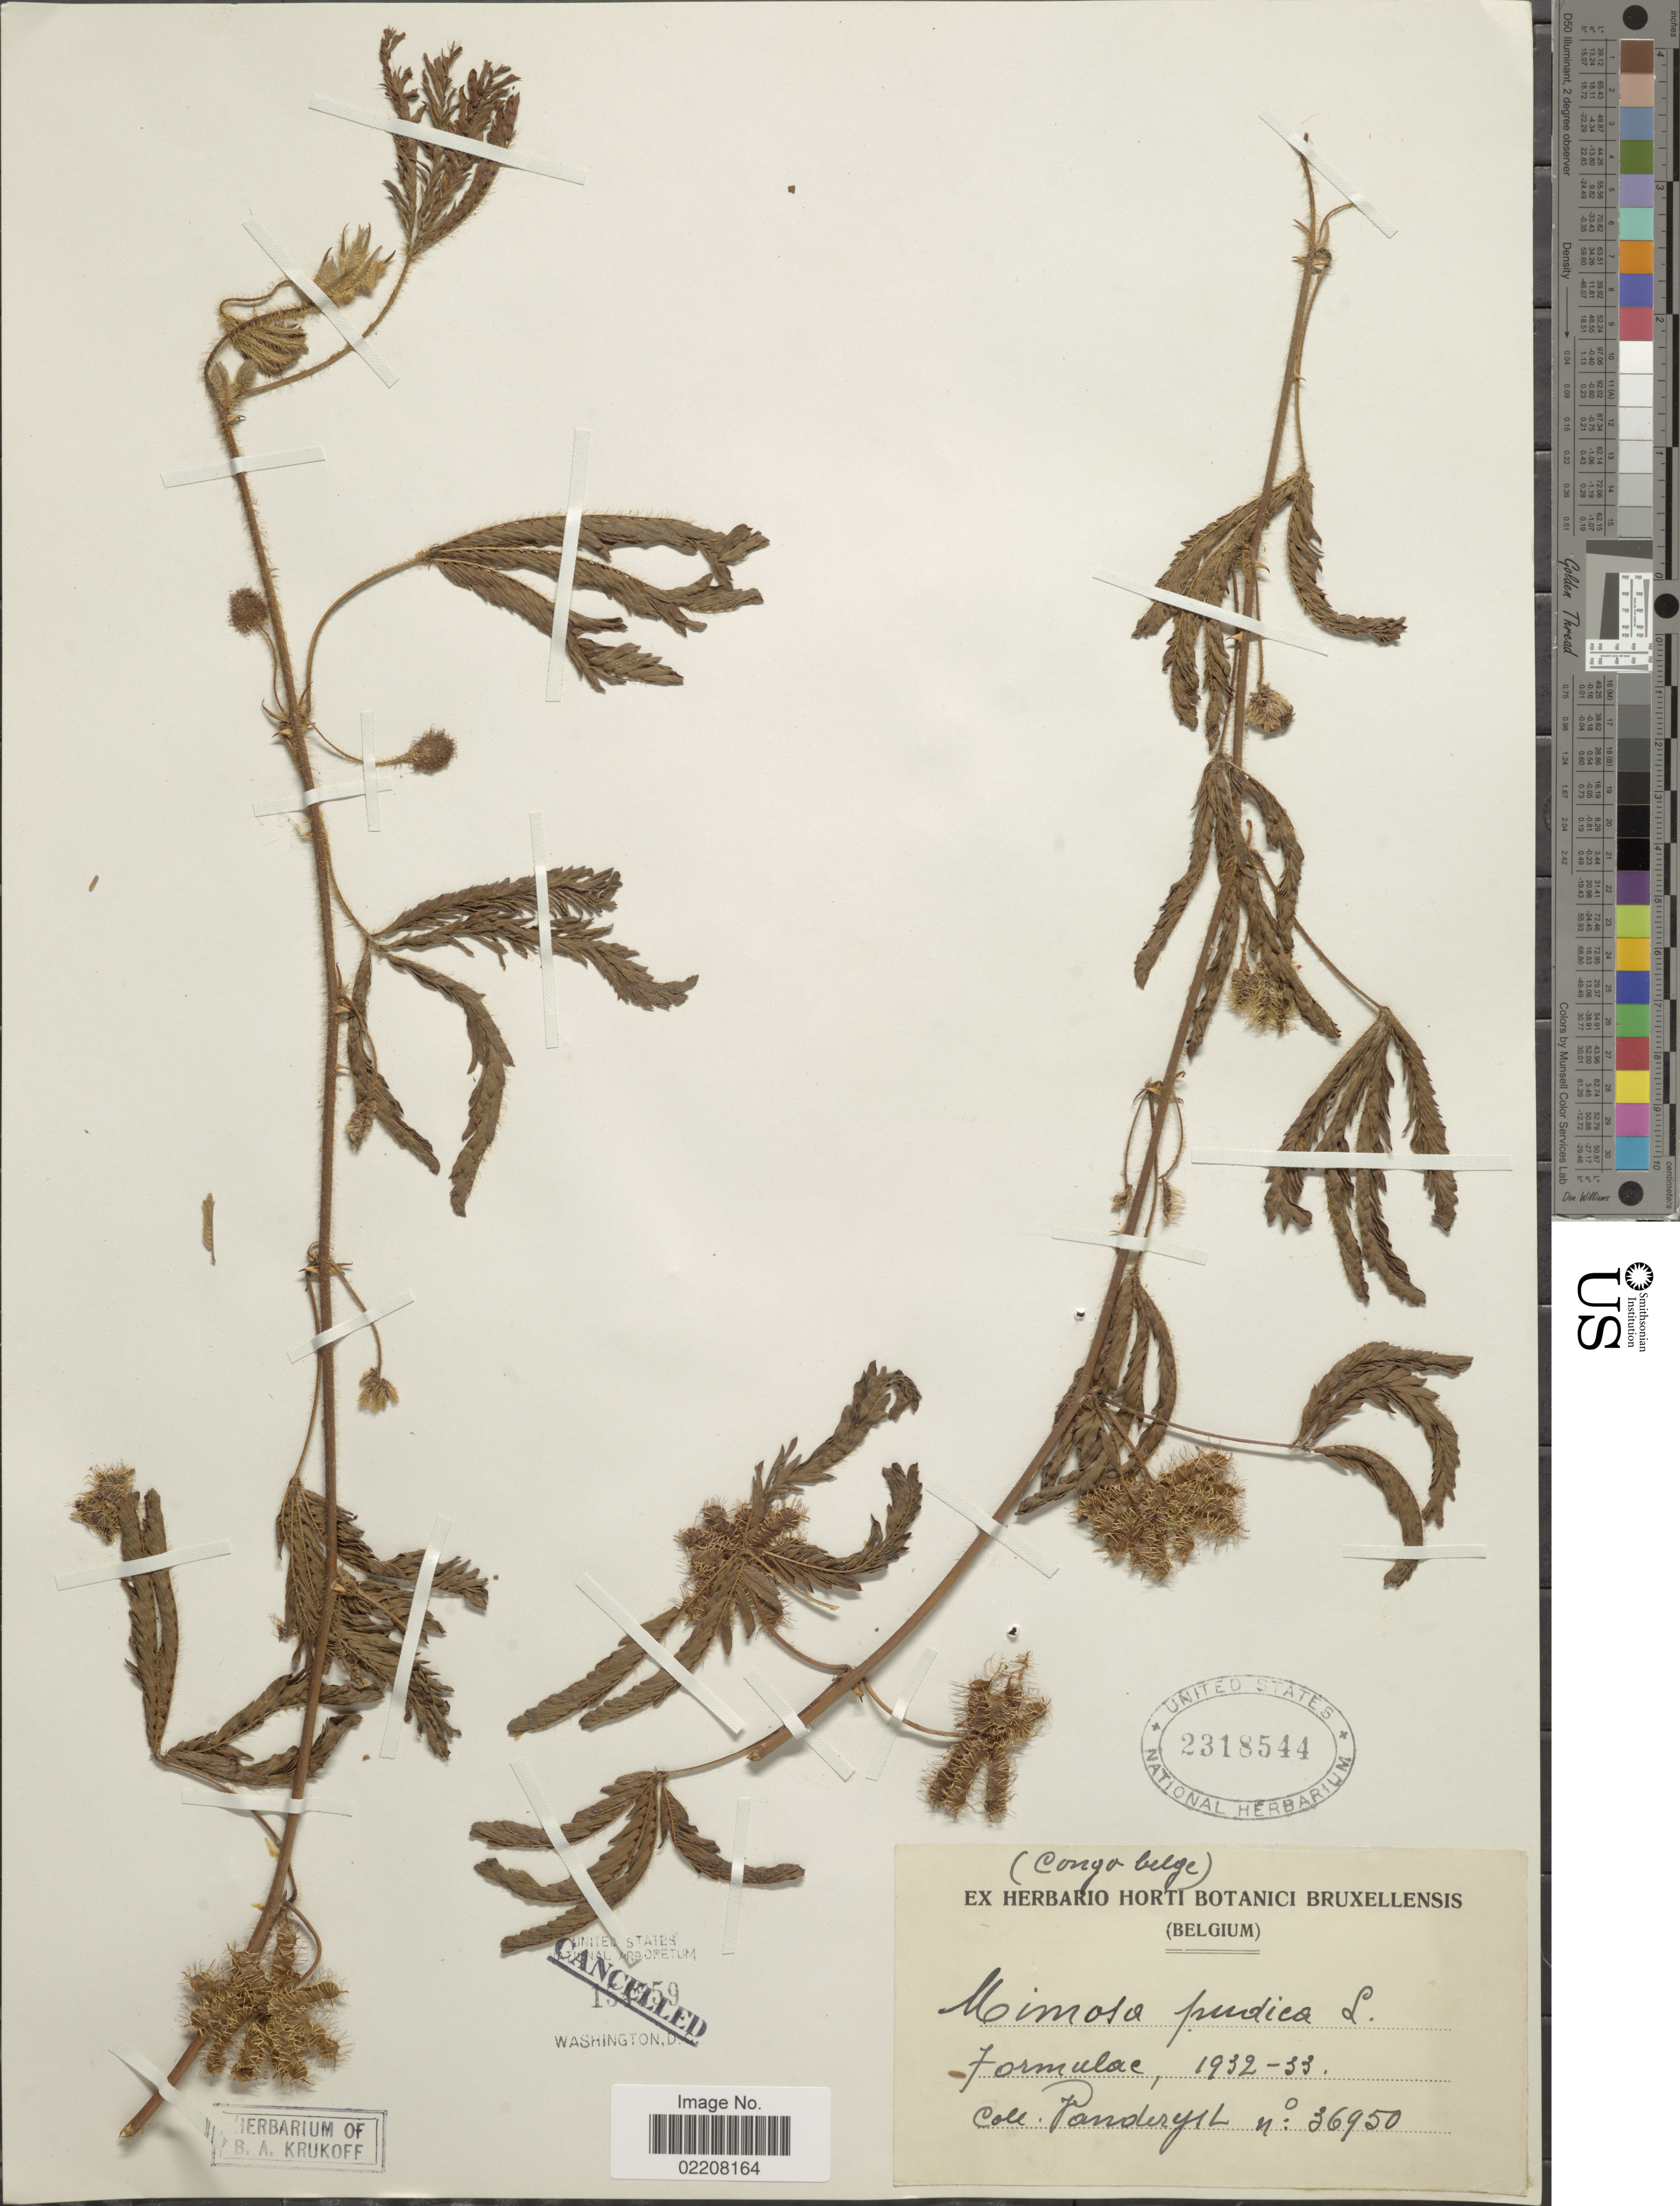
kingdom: Plantae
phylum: Tracheophyta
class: Magnoliopsida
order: Fabales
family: Fabaceae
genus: Mimosa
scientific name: Mimosa pudica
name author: L.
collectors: Panderyil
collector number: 36950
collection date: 1932/1933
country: Congo, Democratic Republic of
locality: Congo belge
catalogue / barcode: US 2318544